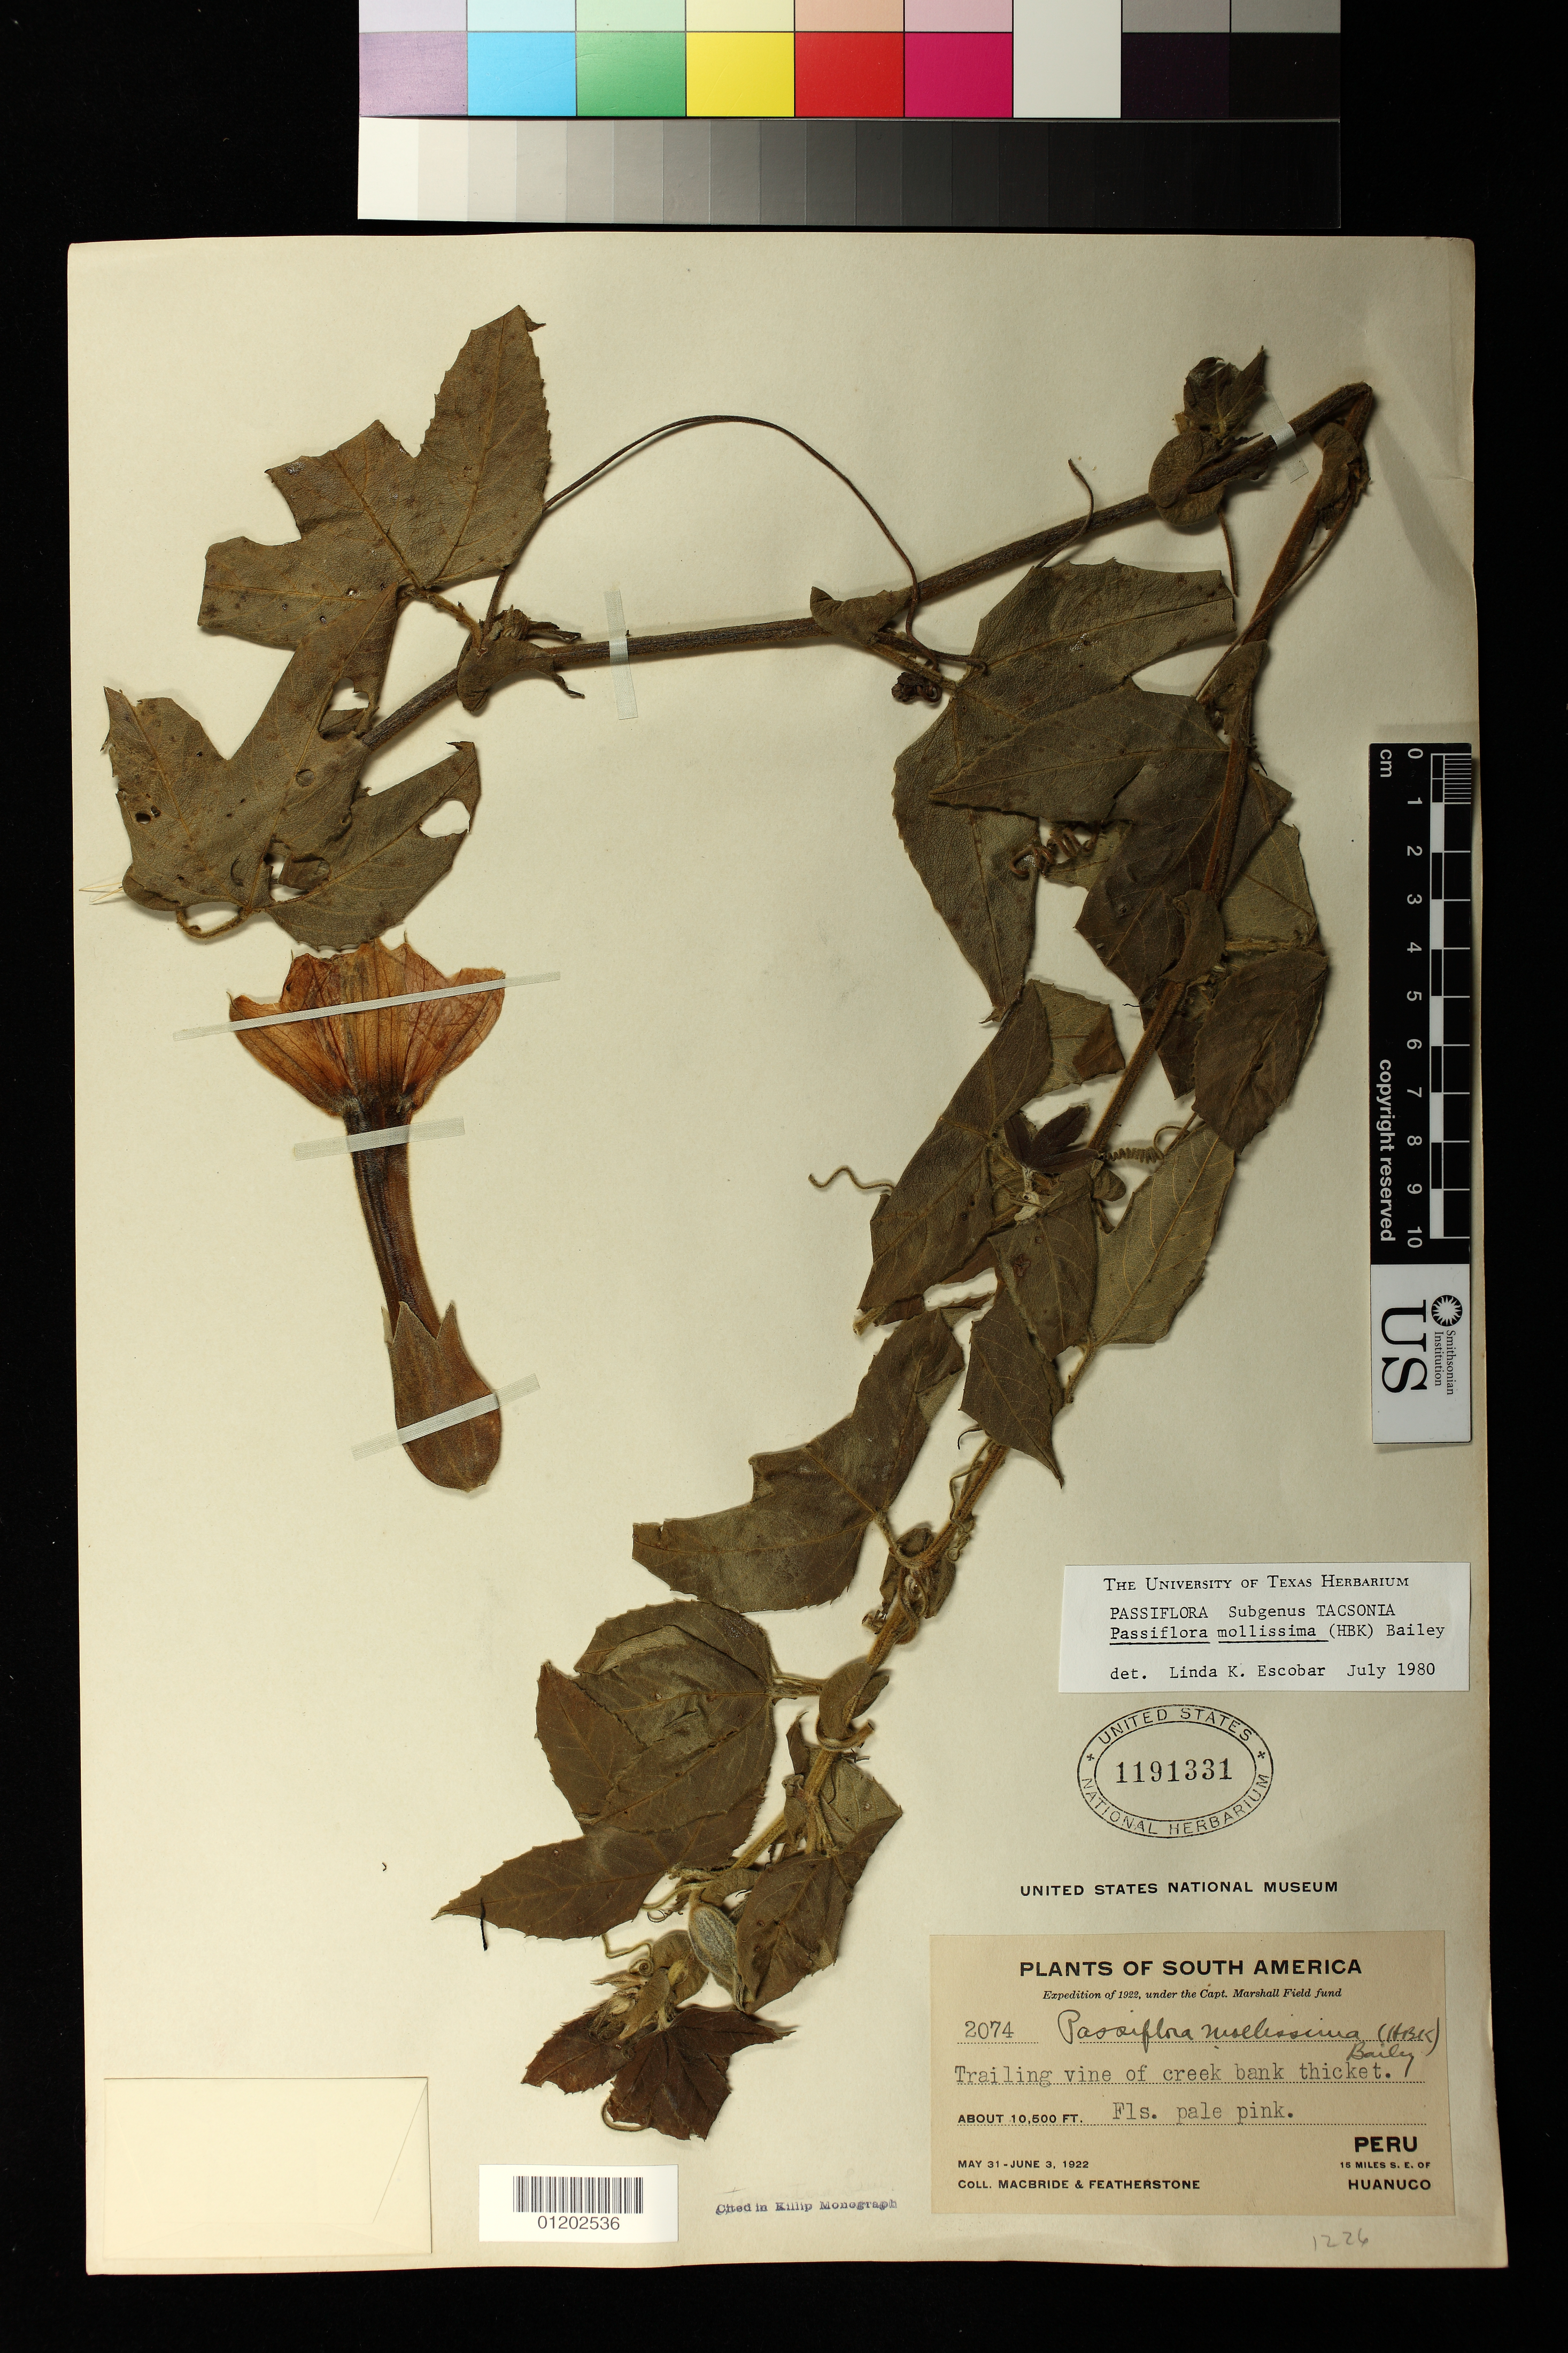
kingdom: Plantae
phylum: Tracheophyta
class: Magnoliopsida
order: Malpighiales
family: Passifloraceae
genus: Passiflora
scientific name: Passiflora mollissima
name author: (Kunth) L.H. Bailey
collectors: J. F. Macbride & -. Featherstone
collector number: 2074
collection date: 1922-05-31/1922-06-03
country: Peru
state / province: Huánuco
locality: Trailing vine of creek bank thicket.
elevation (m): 3200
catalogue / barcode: US 1191331